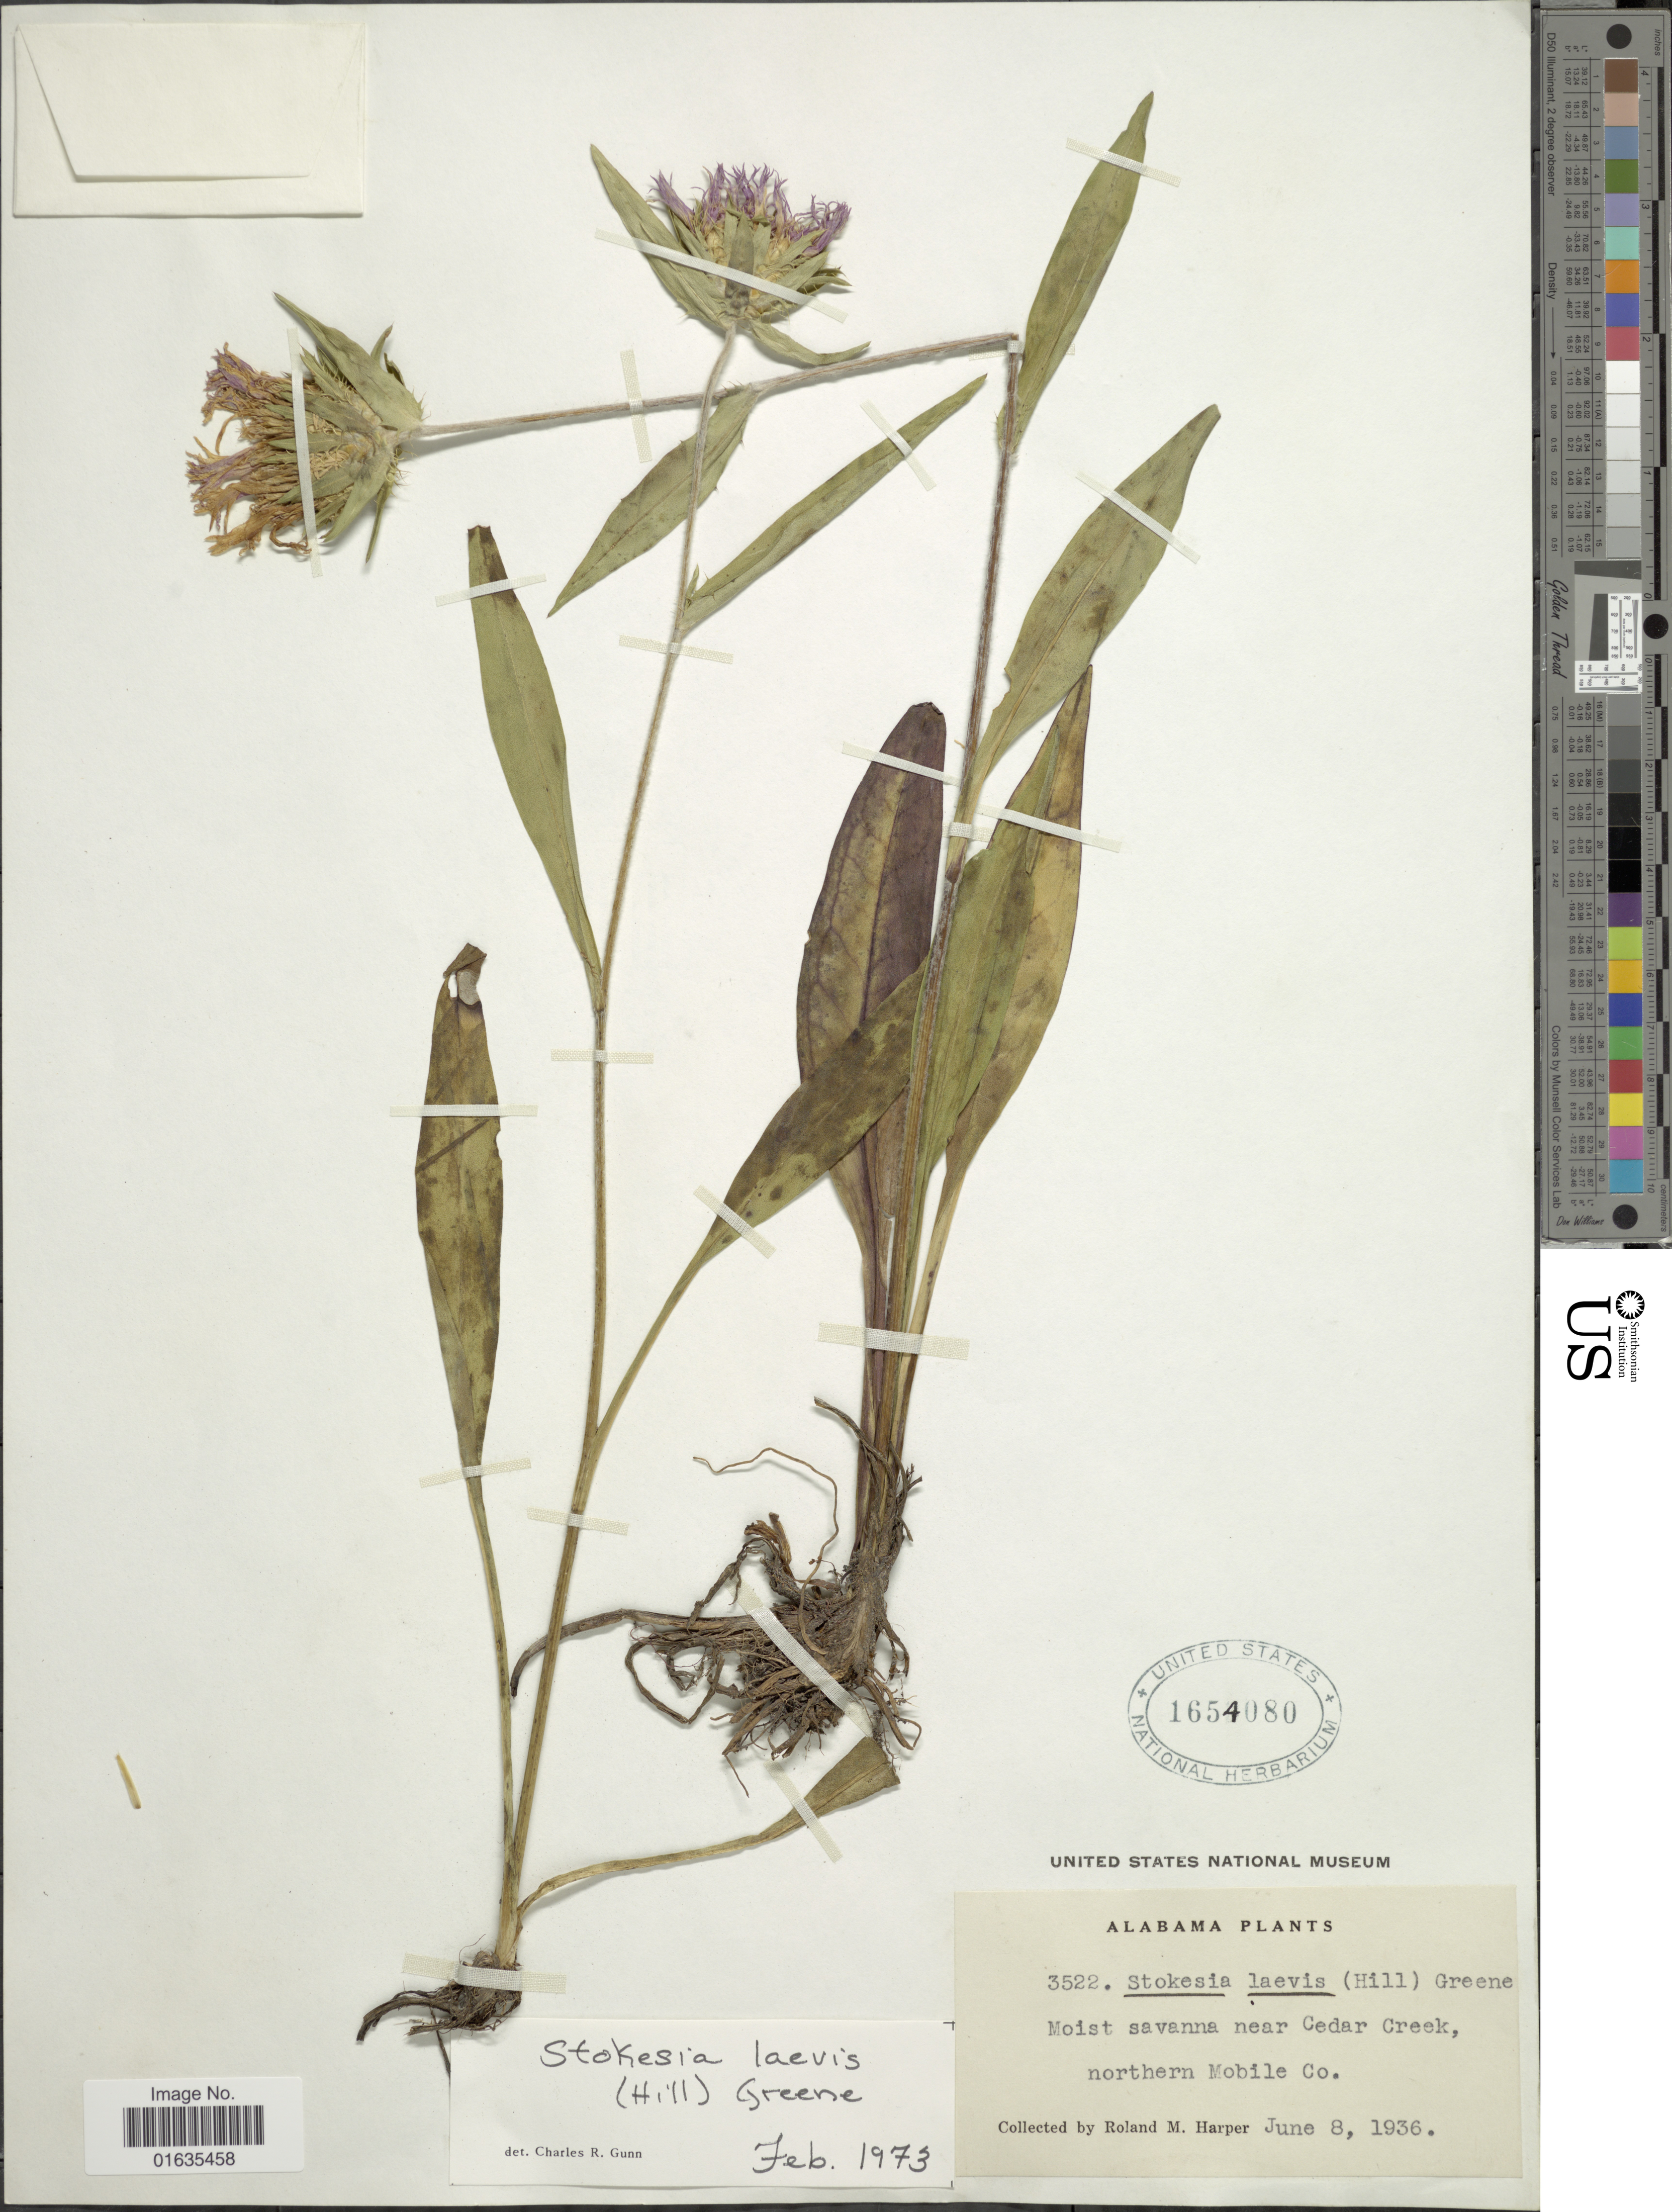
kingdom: Plantae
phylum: Tracheophyta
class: Magnoliopsida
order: Asterales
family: Asteraceae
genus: Stokesia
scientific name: Stokesia laevis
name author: (Hill) Greene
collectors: R. M. Harper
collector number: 3522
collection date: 1936-06-08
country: United States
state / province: Alabama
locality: Near Cedar Creek, northern Mobile Co.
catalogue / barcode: US 1654080